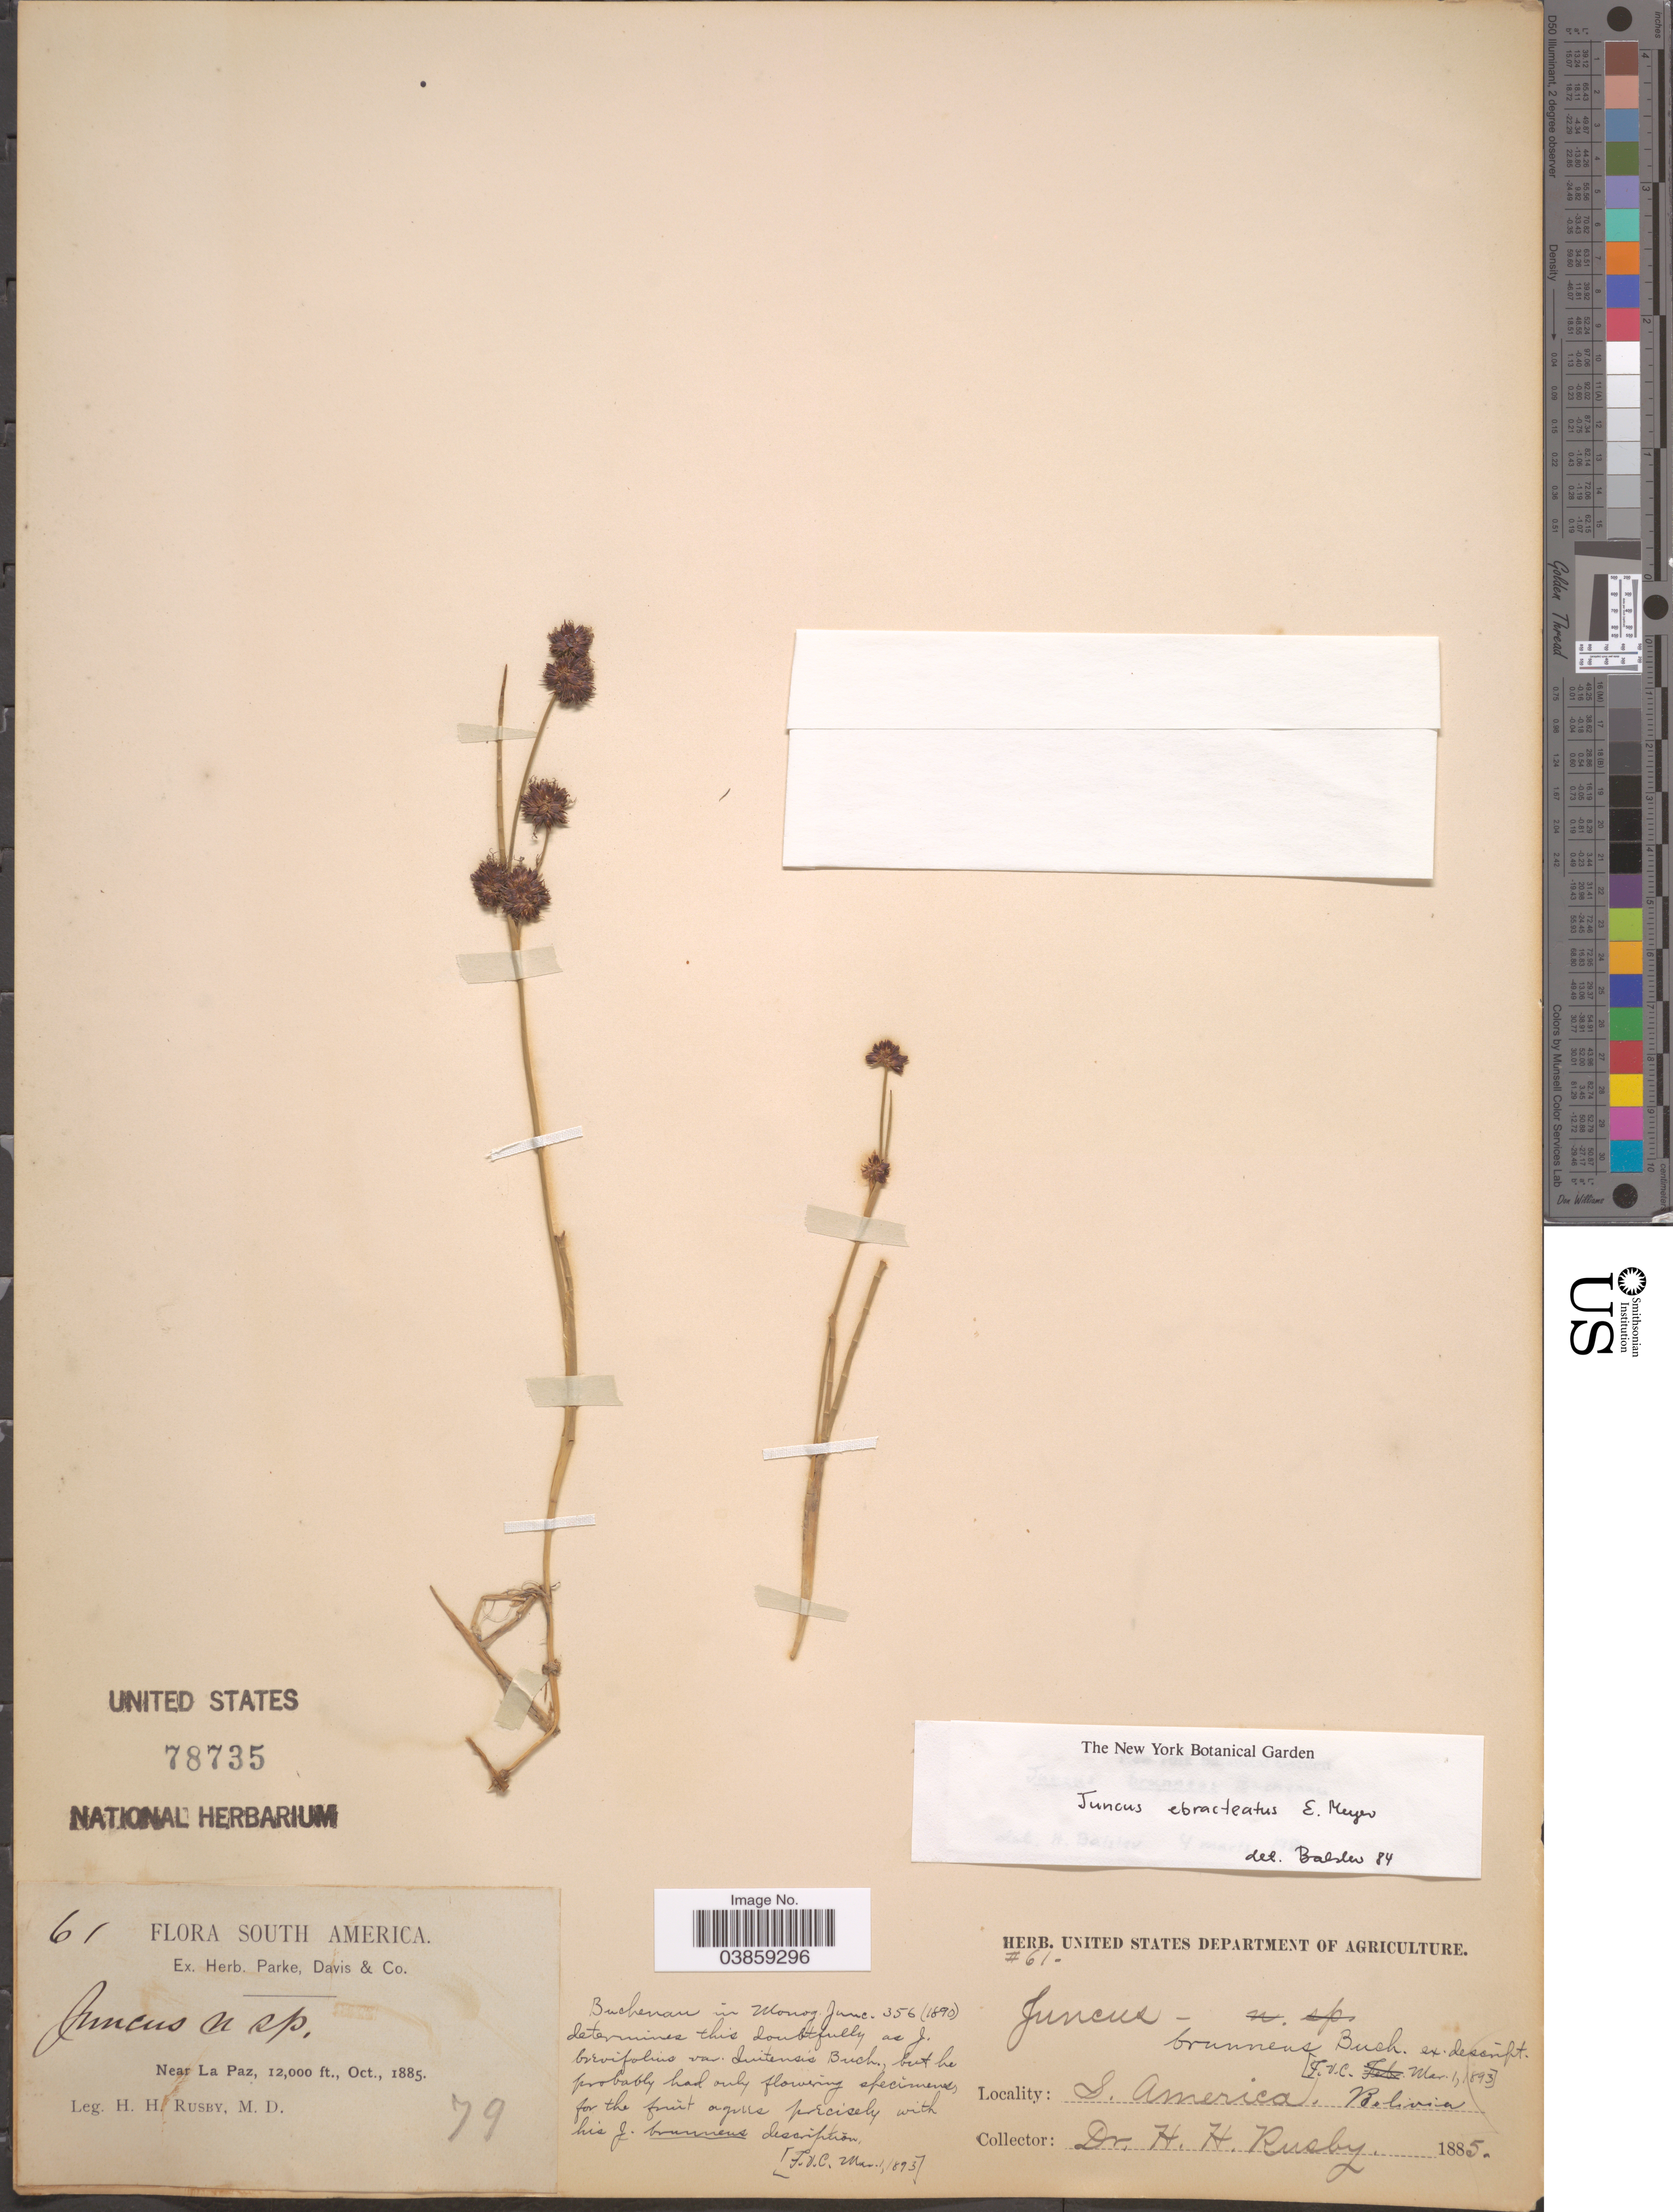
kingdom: Plantae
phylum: Tracheophyta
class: Liliopsida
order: Poales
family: Juncaceae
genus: Juncus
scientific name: Juncus ebracteatus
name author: E. Mey.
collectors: H. H. Rusby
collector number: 61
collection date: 1885-10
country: Bolivia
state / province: La Paz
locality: Near La Paz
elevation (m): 3658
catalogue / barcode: US 78735